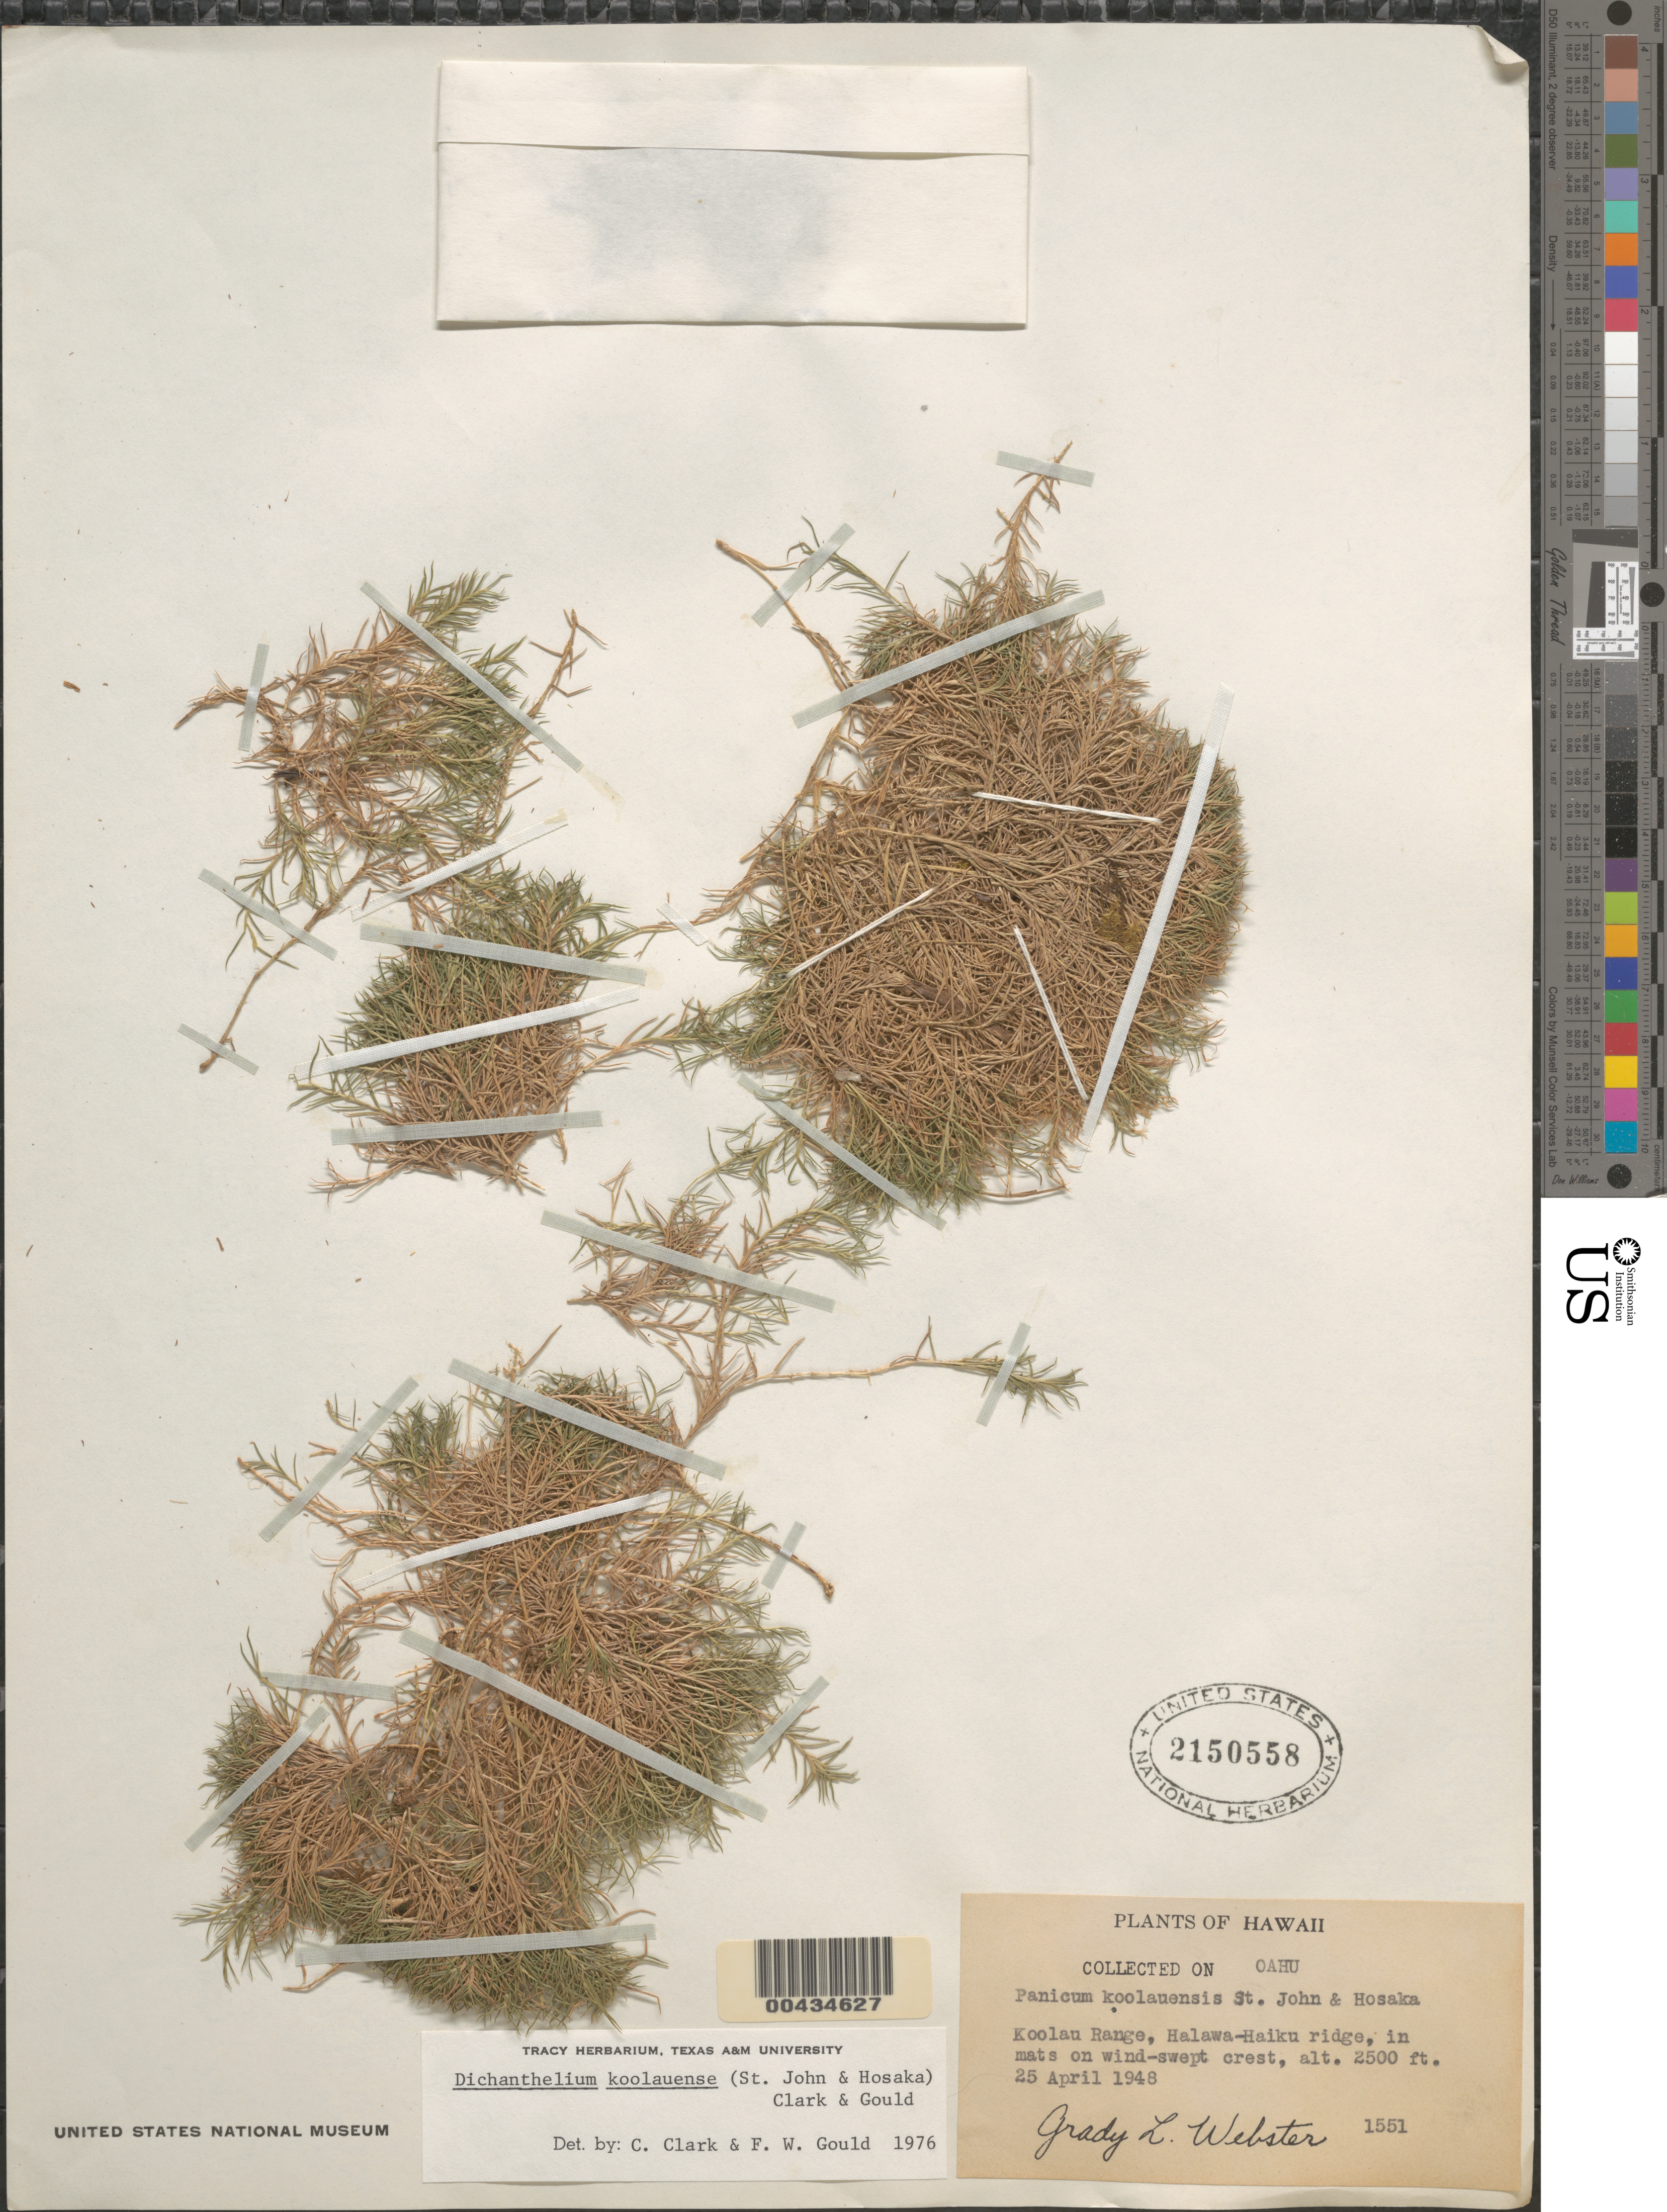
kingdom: Plantae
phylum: Tracheophyta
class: Liliopsida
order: Poales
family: Poaceae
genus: Dichanthelium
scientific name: Dichanthelium koolauense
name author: (H. St. John & Hosaka) C.A. Clark & Gould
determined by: Clark, C. A.; Gould, F. W.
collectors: G. L. Webster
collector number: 1551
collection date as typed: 25 Apr 1948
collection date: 1948-04-25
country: United States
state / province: Hawaii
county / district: Honolulu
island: Oahu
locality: Koolau Range, Halawa-Haiku ridge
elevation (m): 762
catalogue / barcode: US 2150558